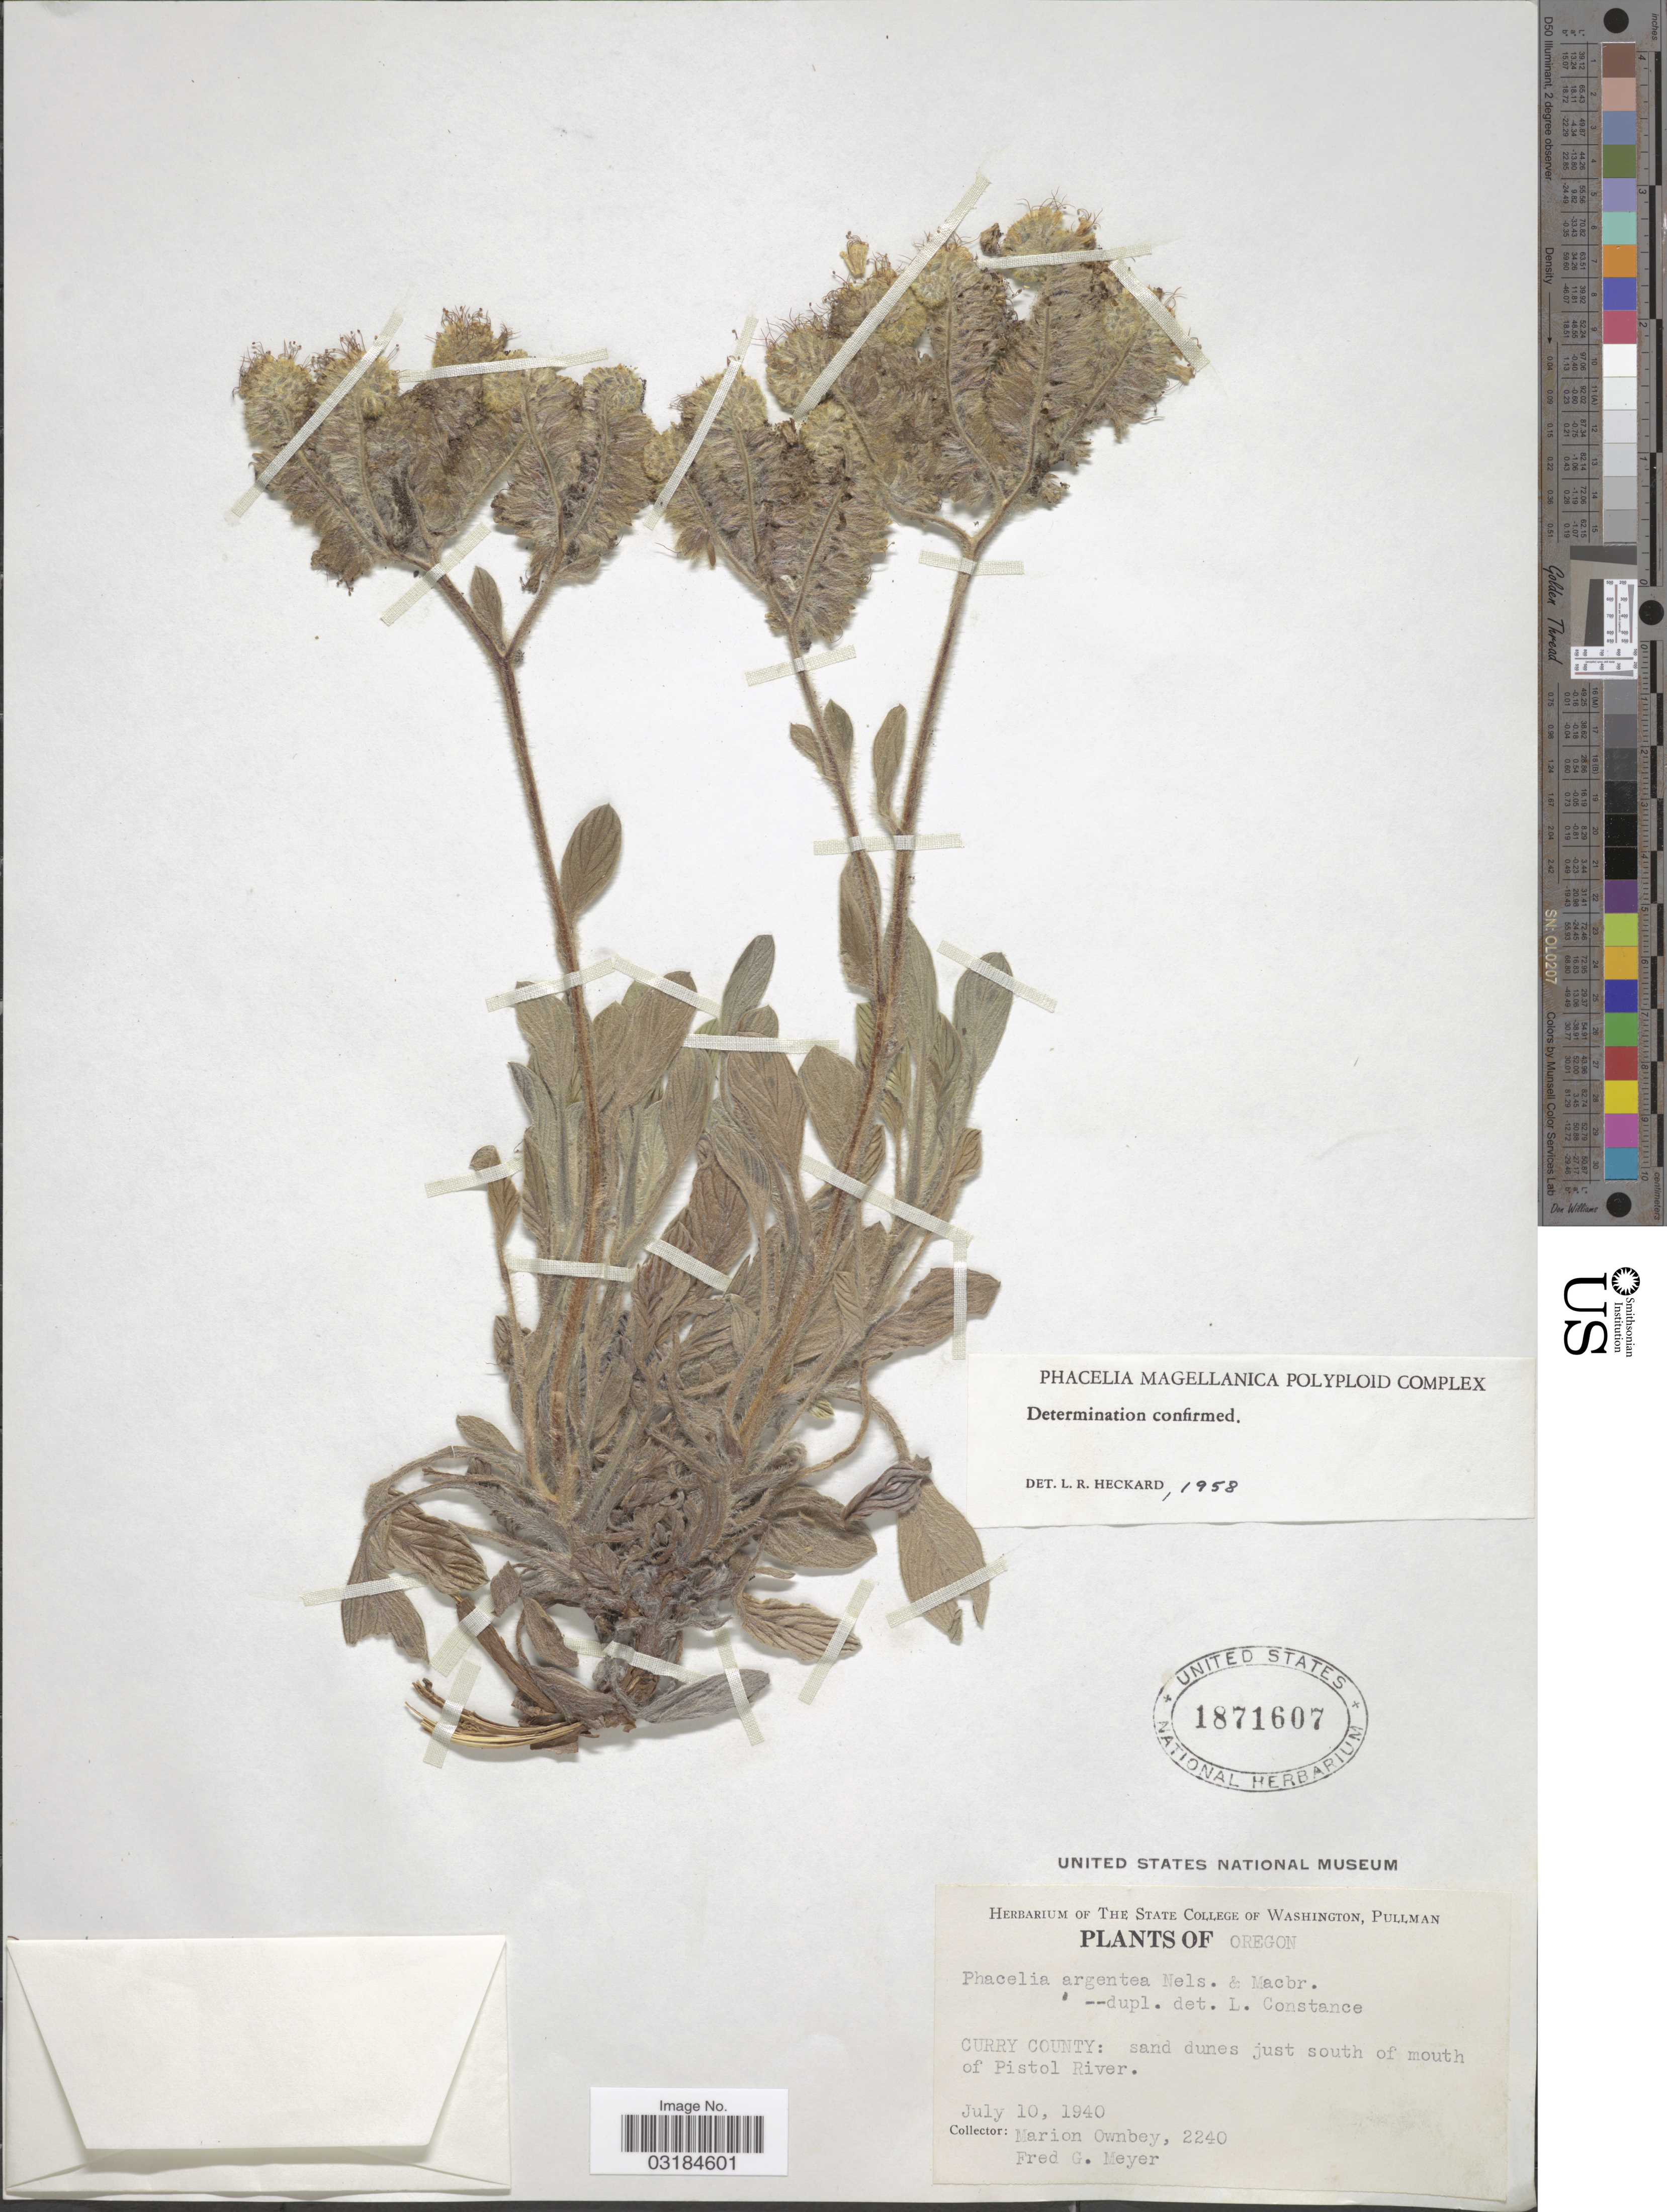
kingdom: Plantae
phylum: Tracheophyta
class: Magnoliopsida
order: Boraginales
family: Hydrophyllaceae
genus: Phacelia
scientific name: Phacelia argentea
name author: A. Nelson & J.F. Macbr.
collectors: M. Ownbey & F. G. Meyer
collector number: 2240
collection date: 1940-07-10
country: United States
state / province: Oregon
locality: Curry County: sand dunes just south of mouth of Pistol River.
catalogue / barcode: US 1871607